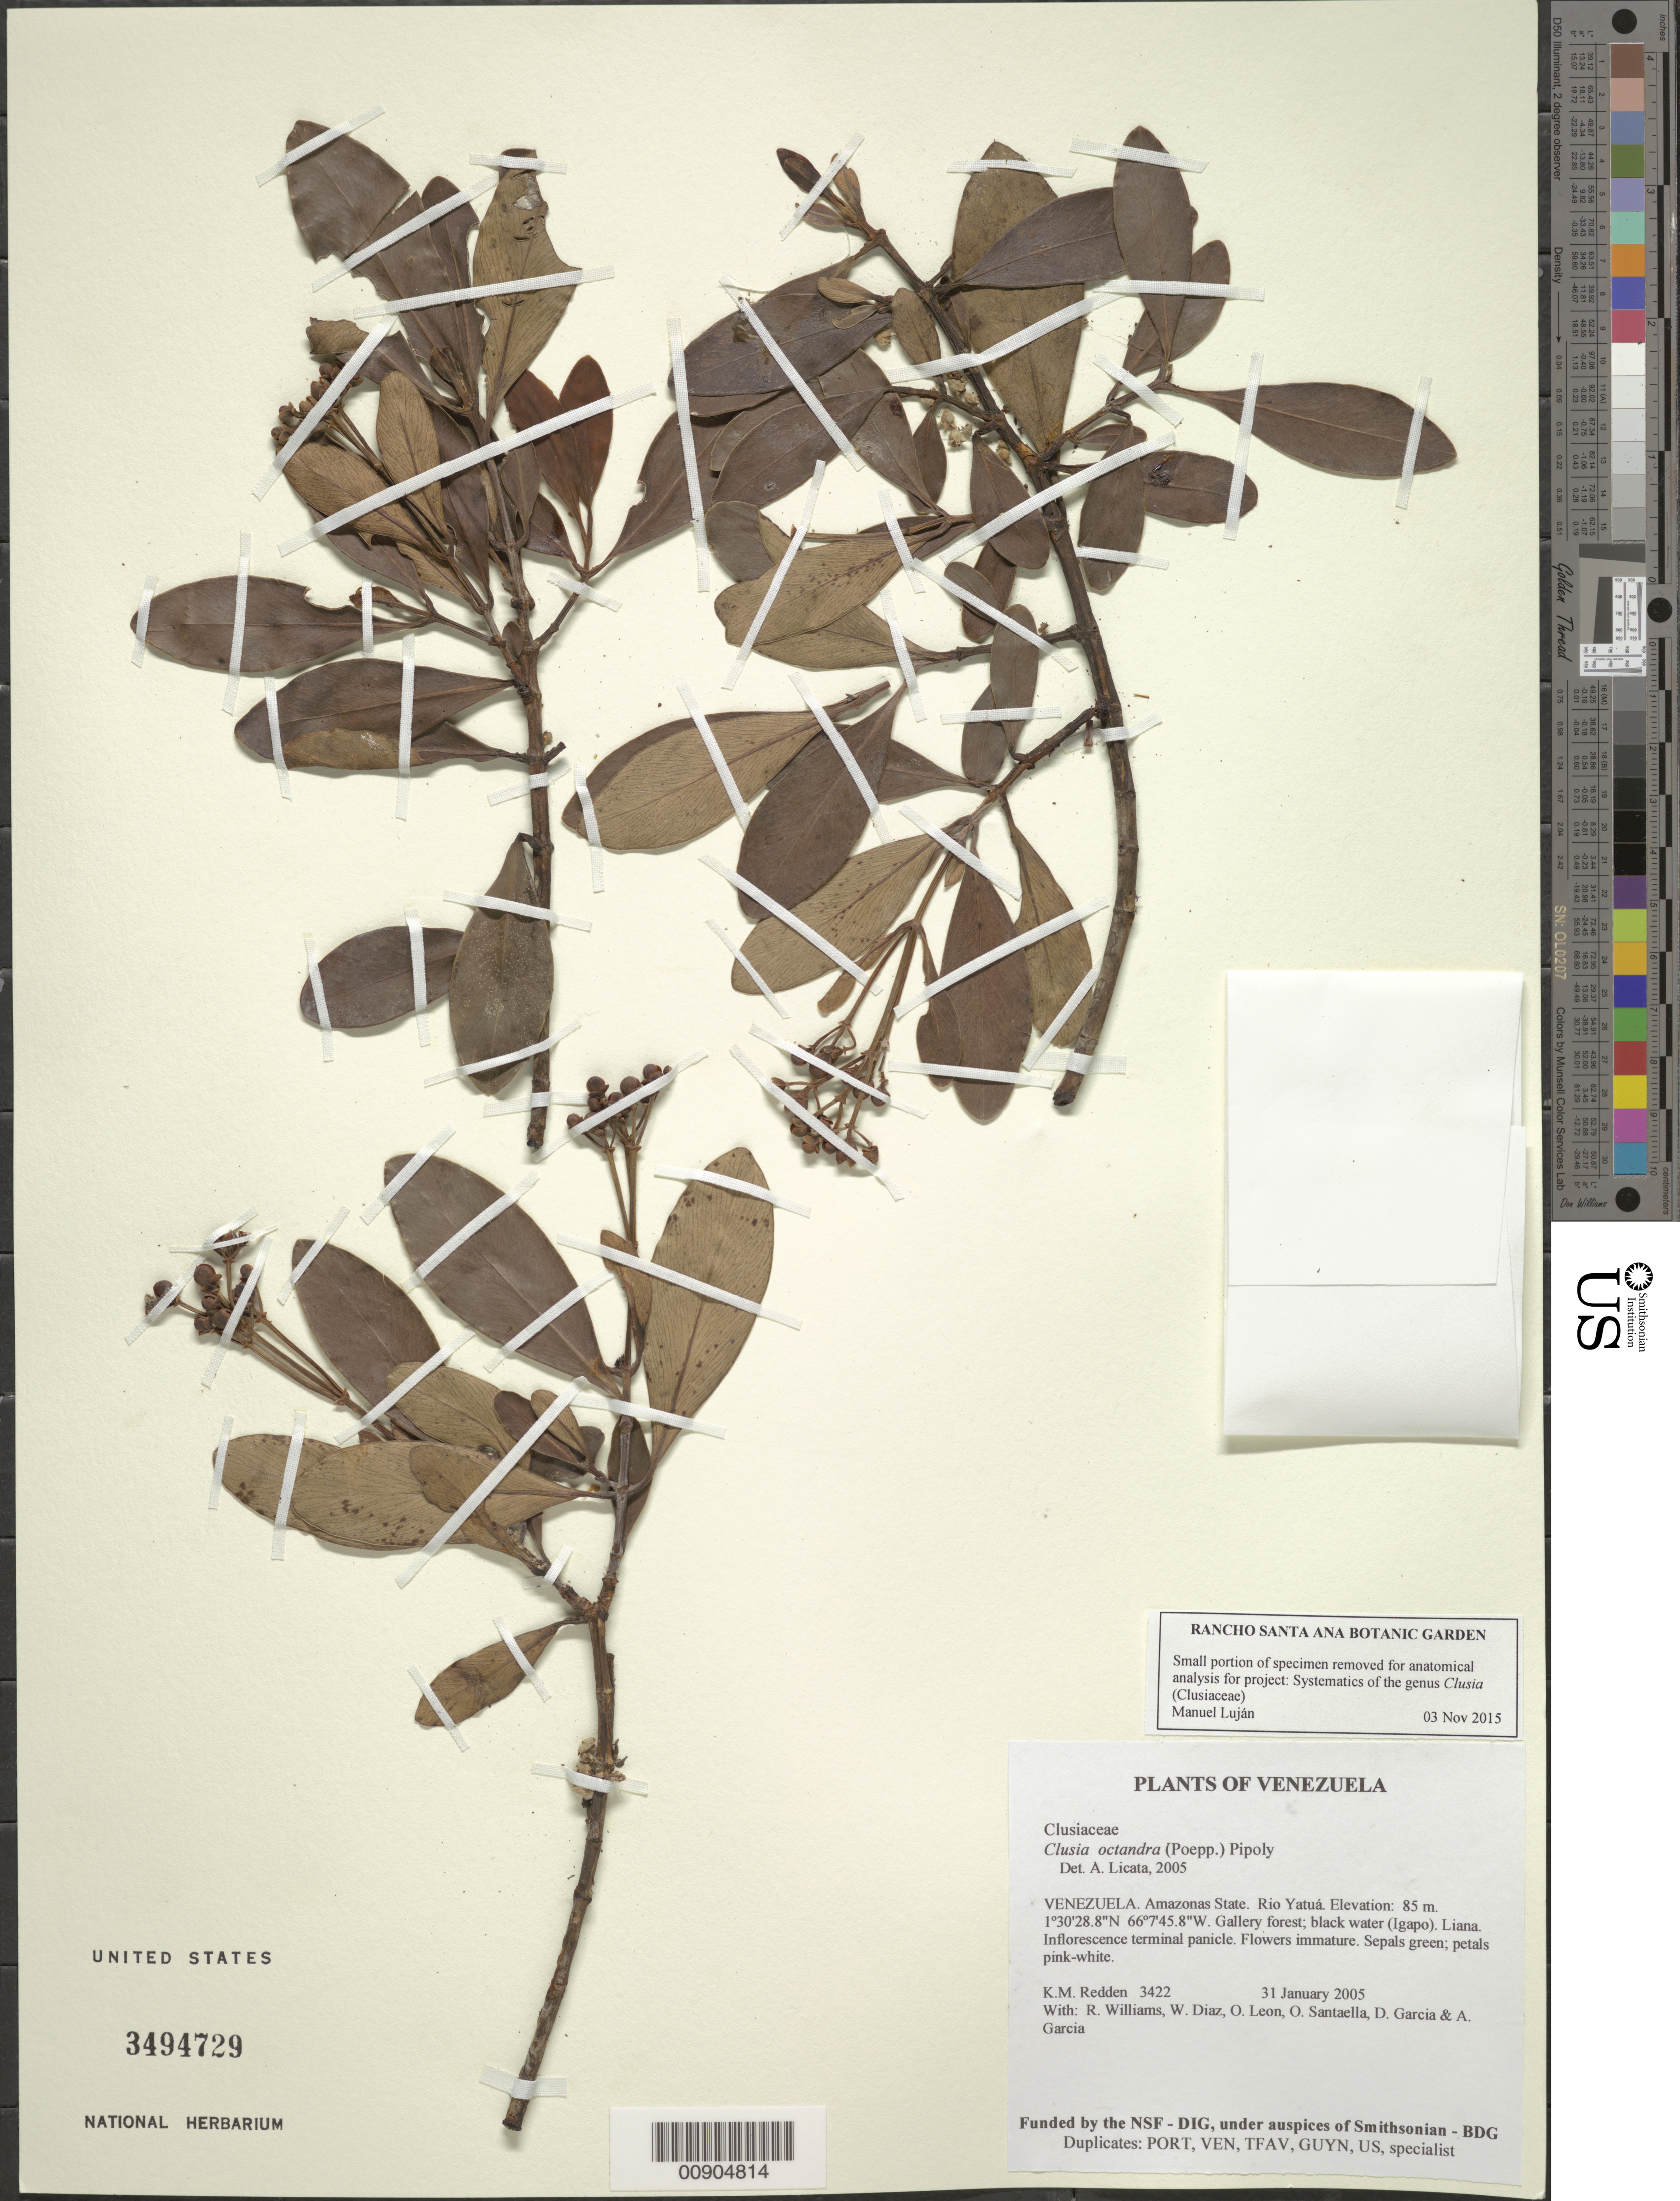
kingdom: Plantae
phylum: Tracheophyta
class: Magnoliopsida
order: Malpighiales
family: Clusiaceae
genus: Clusia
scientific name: Clusia octandra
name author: (Poepp.) Pipoly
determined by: Licata, A., (PORT), Univ. Nac. Exp. de los Llanos Ezequiel Zamora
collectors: K. M. Redden, R. Williams, W. Díaz P., O. León, O. Santaella, D. Garcia & A. Garcia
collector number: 3422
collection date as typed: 31 January 2005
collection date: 2005-01-31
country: Venezuela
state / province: Amazonas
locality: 10 - Rio Yatuá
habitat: Gallery forest; black water (Igapo)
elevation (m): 85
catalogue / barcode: US 3494729